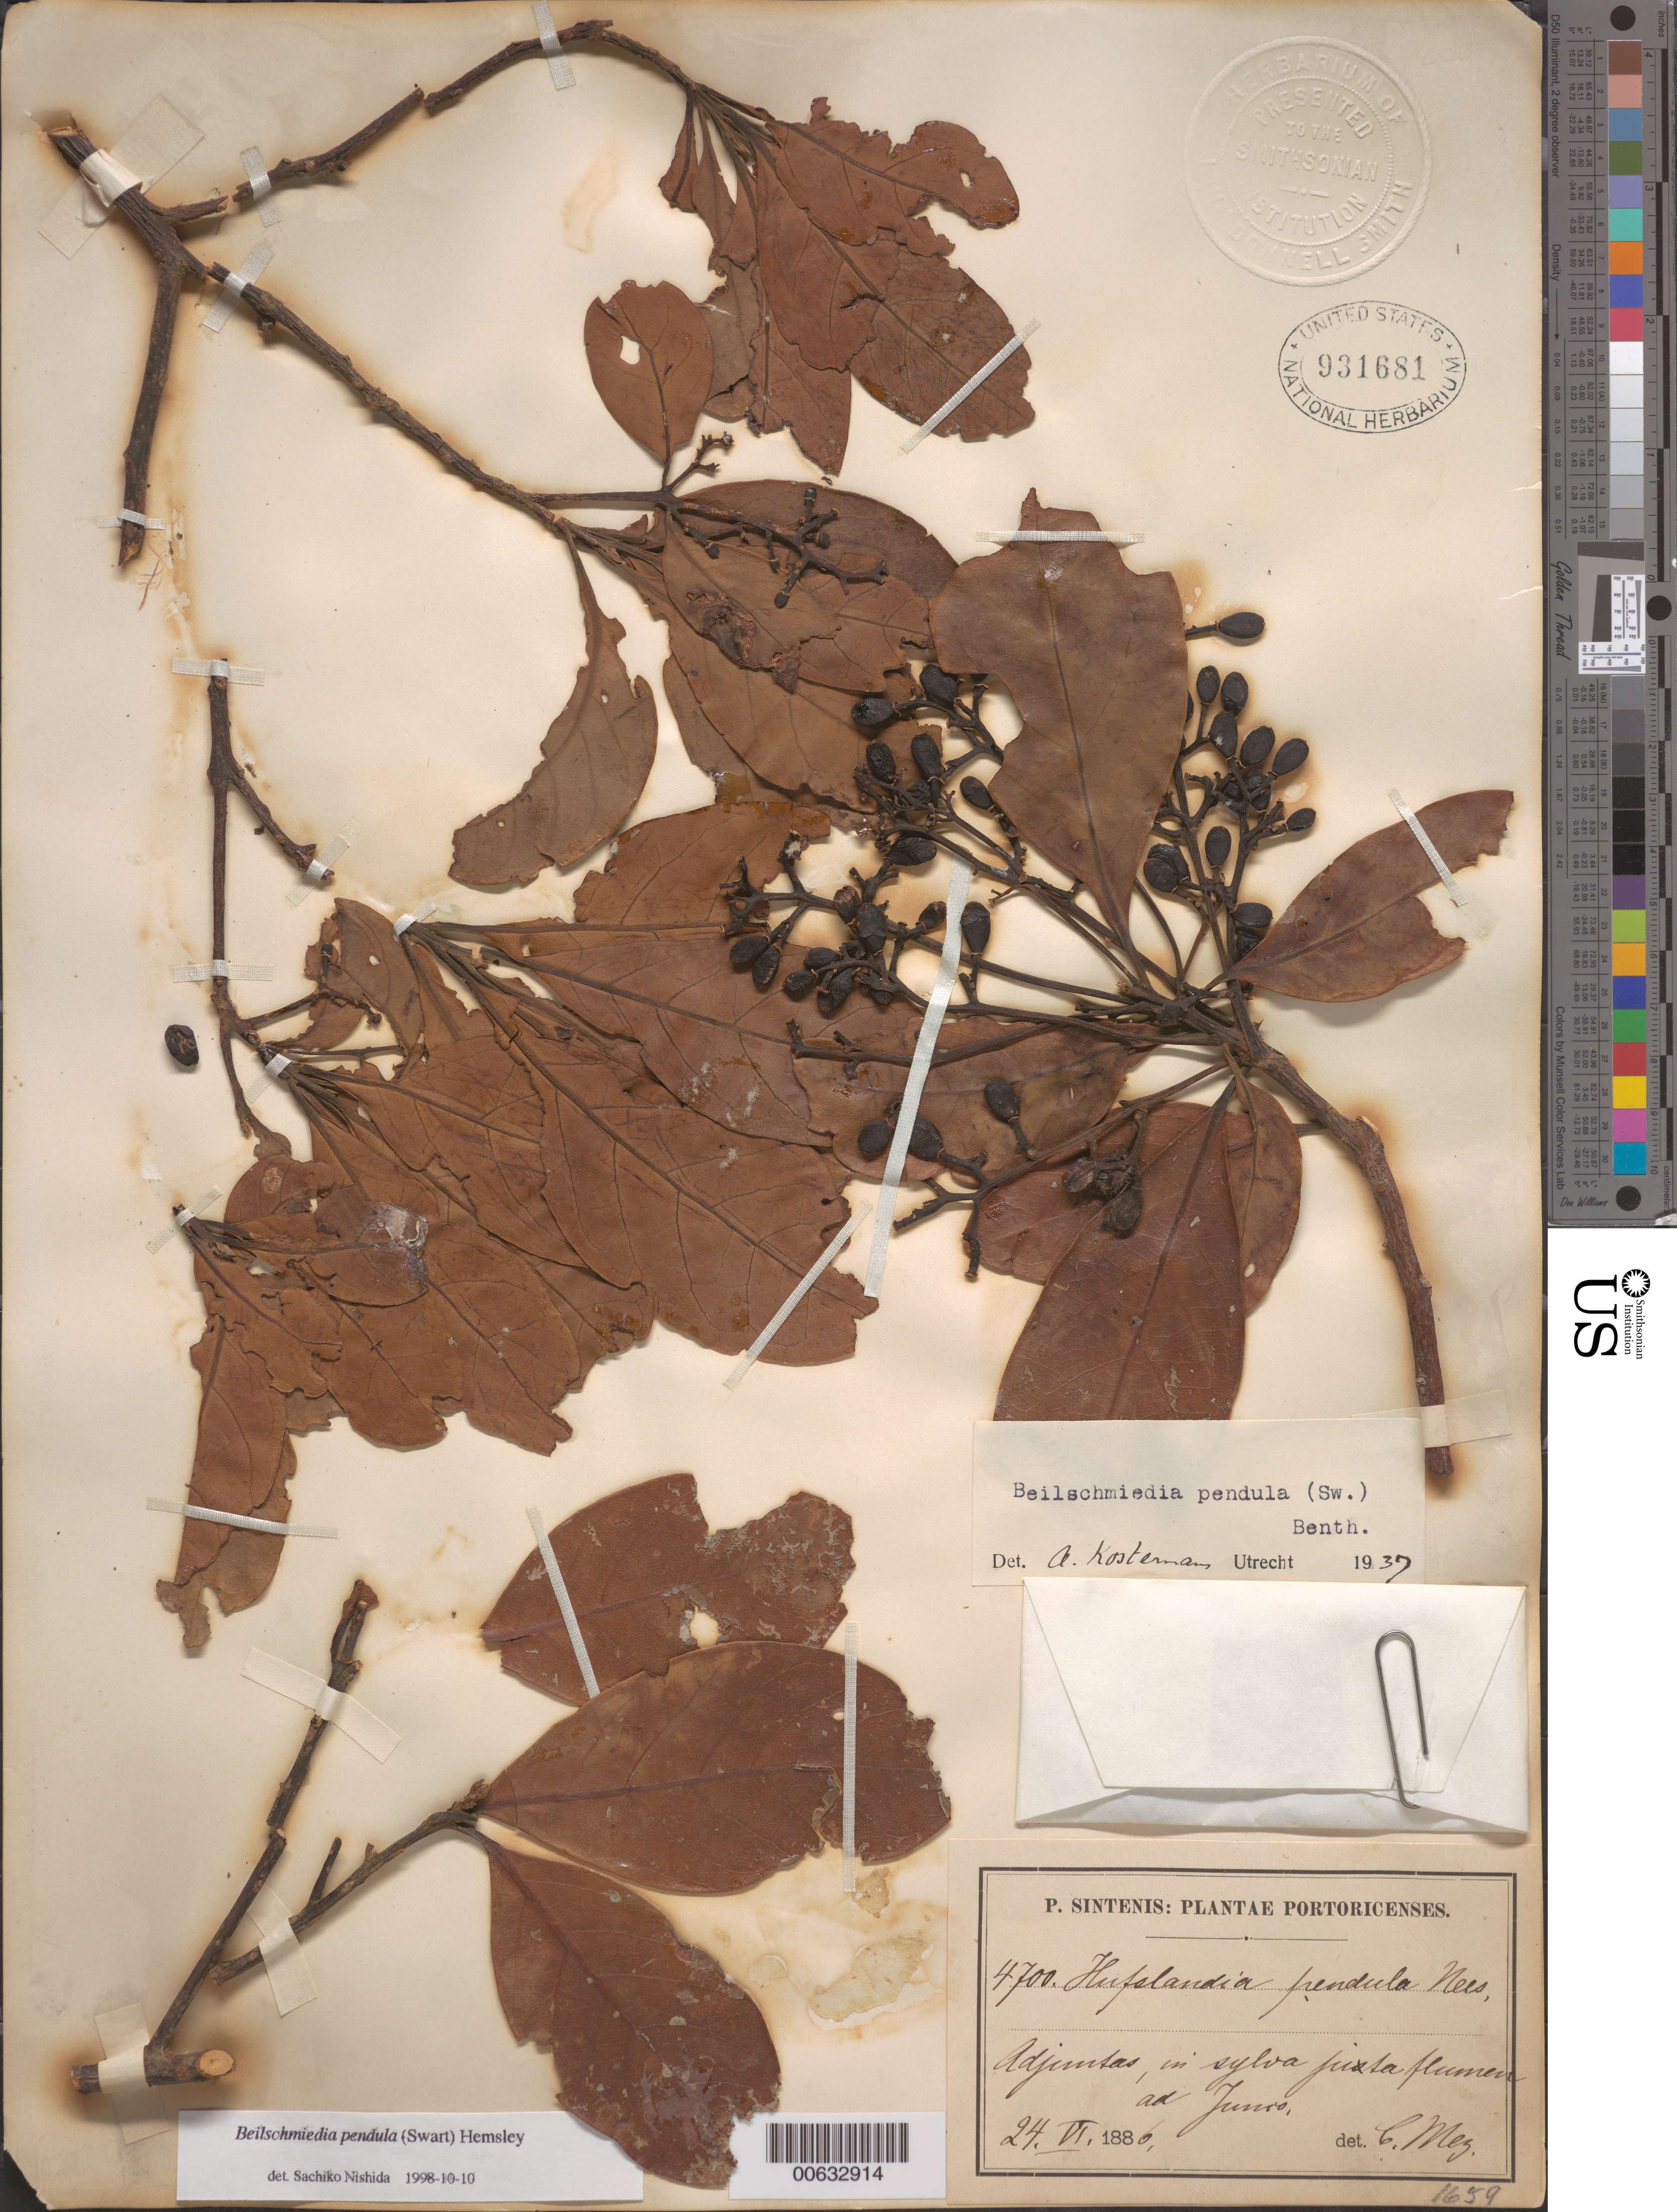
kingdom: Plantae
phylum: Tracheophyta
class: Magnoliopsida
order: Laurales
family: Lauraceae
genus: Beilschmiedia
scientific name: Beilschmiedia pendula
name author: (Sw.) Hemsl.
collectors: P. Sintenis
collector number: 4700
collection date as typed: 24 Jun 1886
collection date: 1886-06-24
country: Puerto Rico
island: Greater Antilles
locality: Adjuntos, in sylva juxta flumen ad Junco.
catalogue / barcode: US 931681